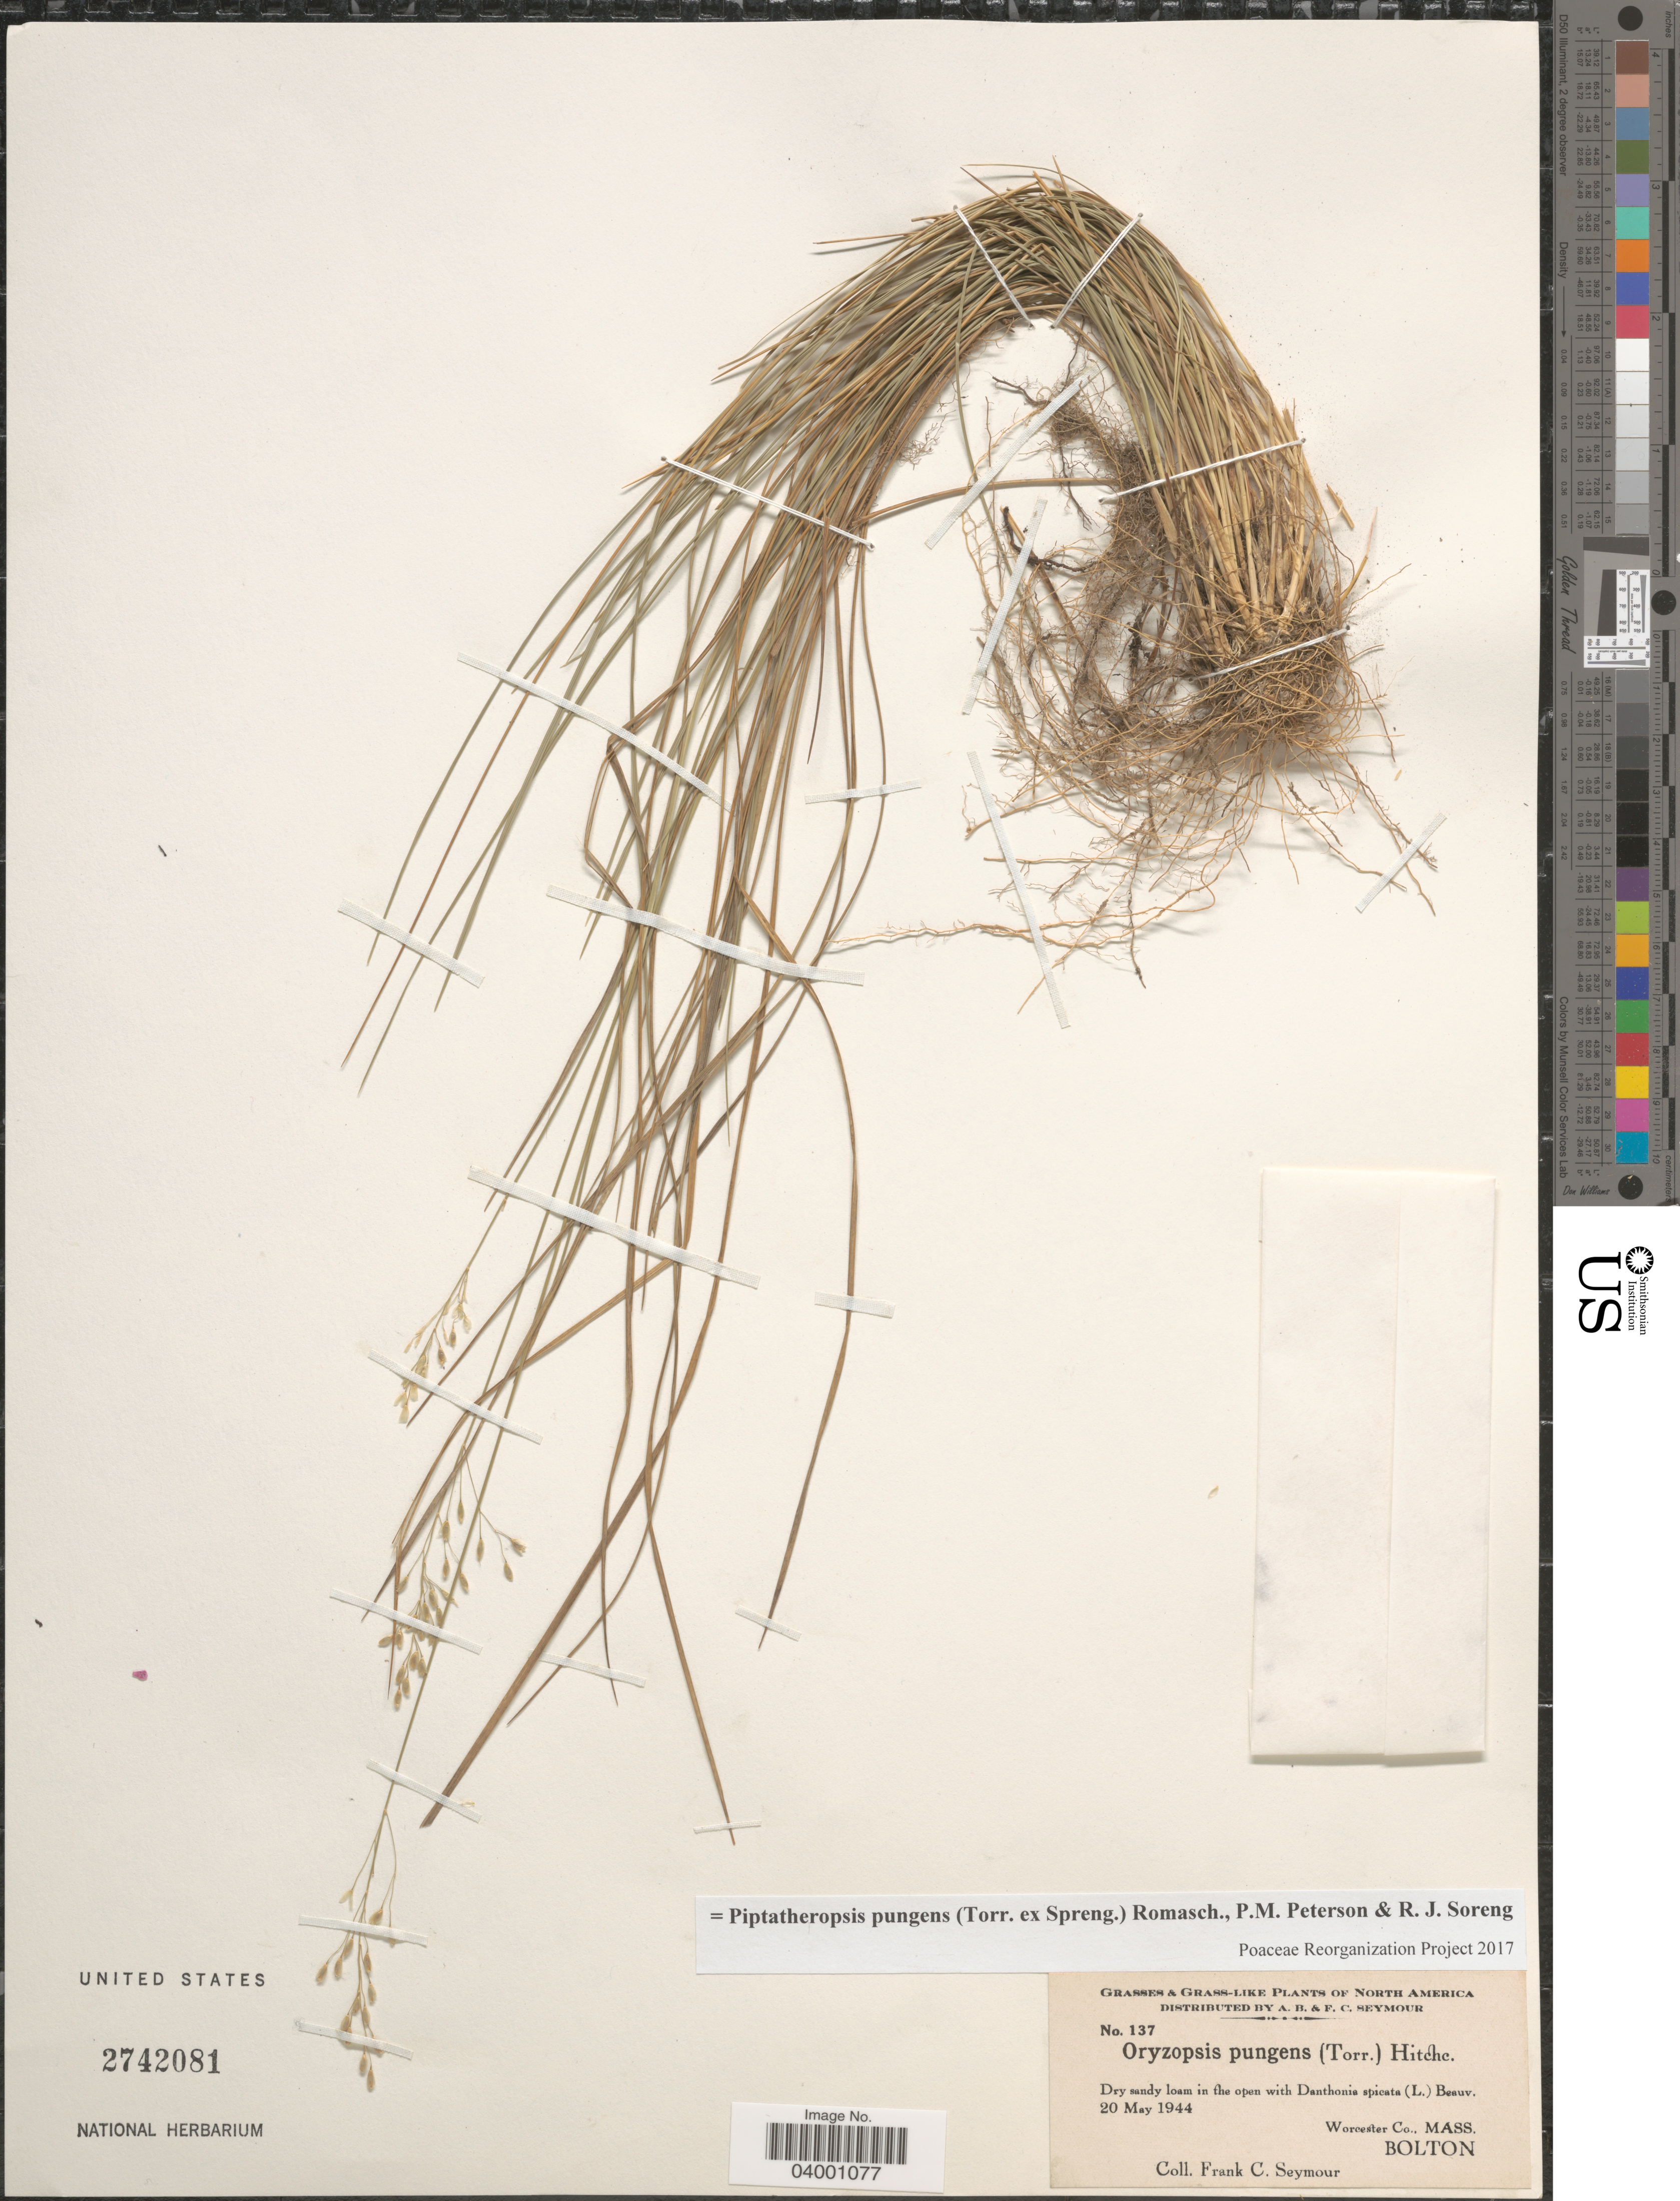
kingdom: Plantae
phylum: Tracheophyta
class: Liliopsida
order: Poales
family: Poaceae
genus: Piptatheropsis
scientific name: Piptatheropsis pungens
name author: (Torr. ex Spreng.) Romasch. et al.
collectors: F. C. Seymour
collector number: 137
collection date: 1944-05-20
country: United States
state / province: Massachusetts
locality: Worcester Co. Bolton.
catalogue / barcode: US 2742081